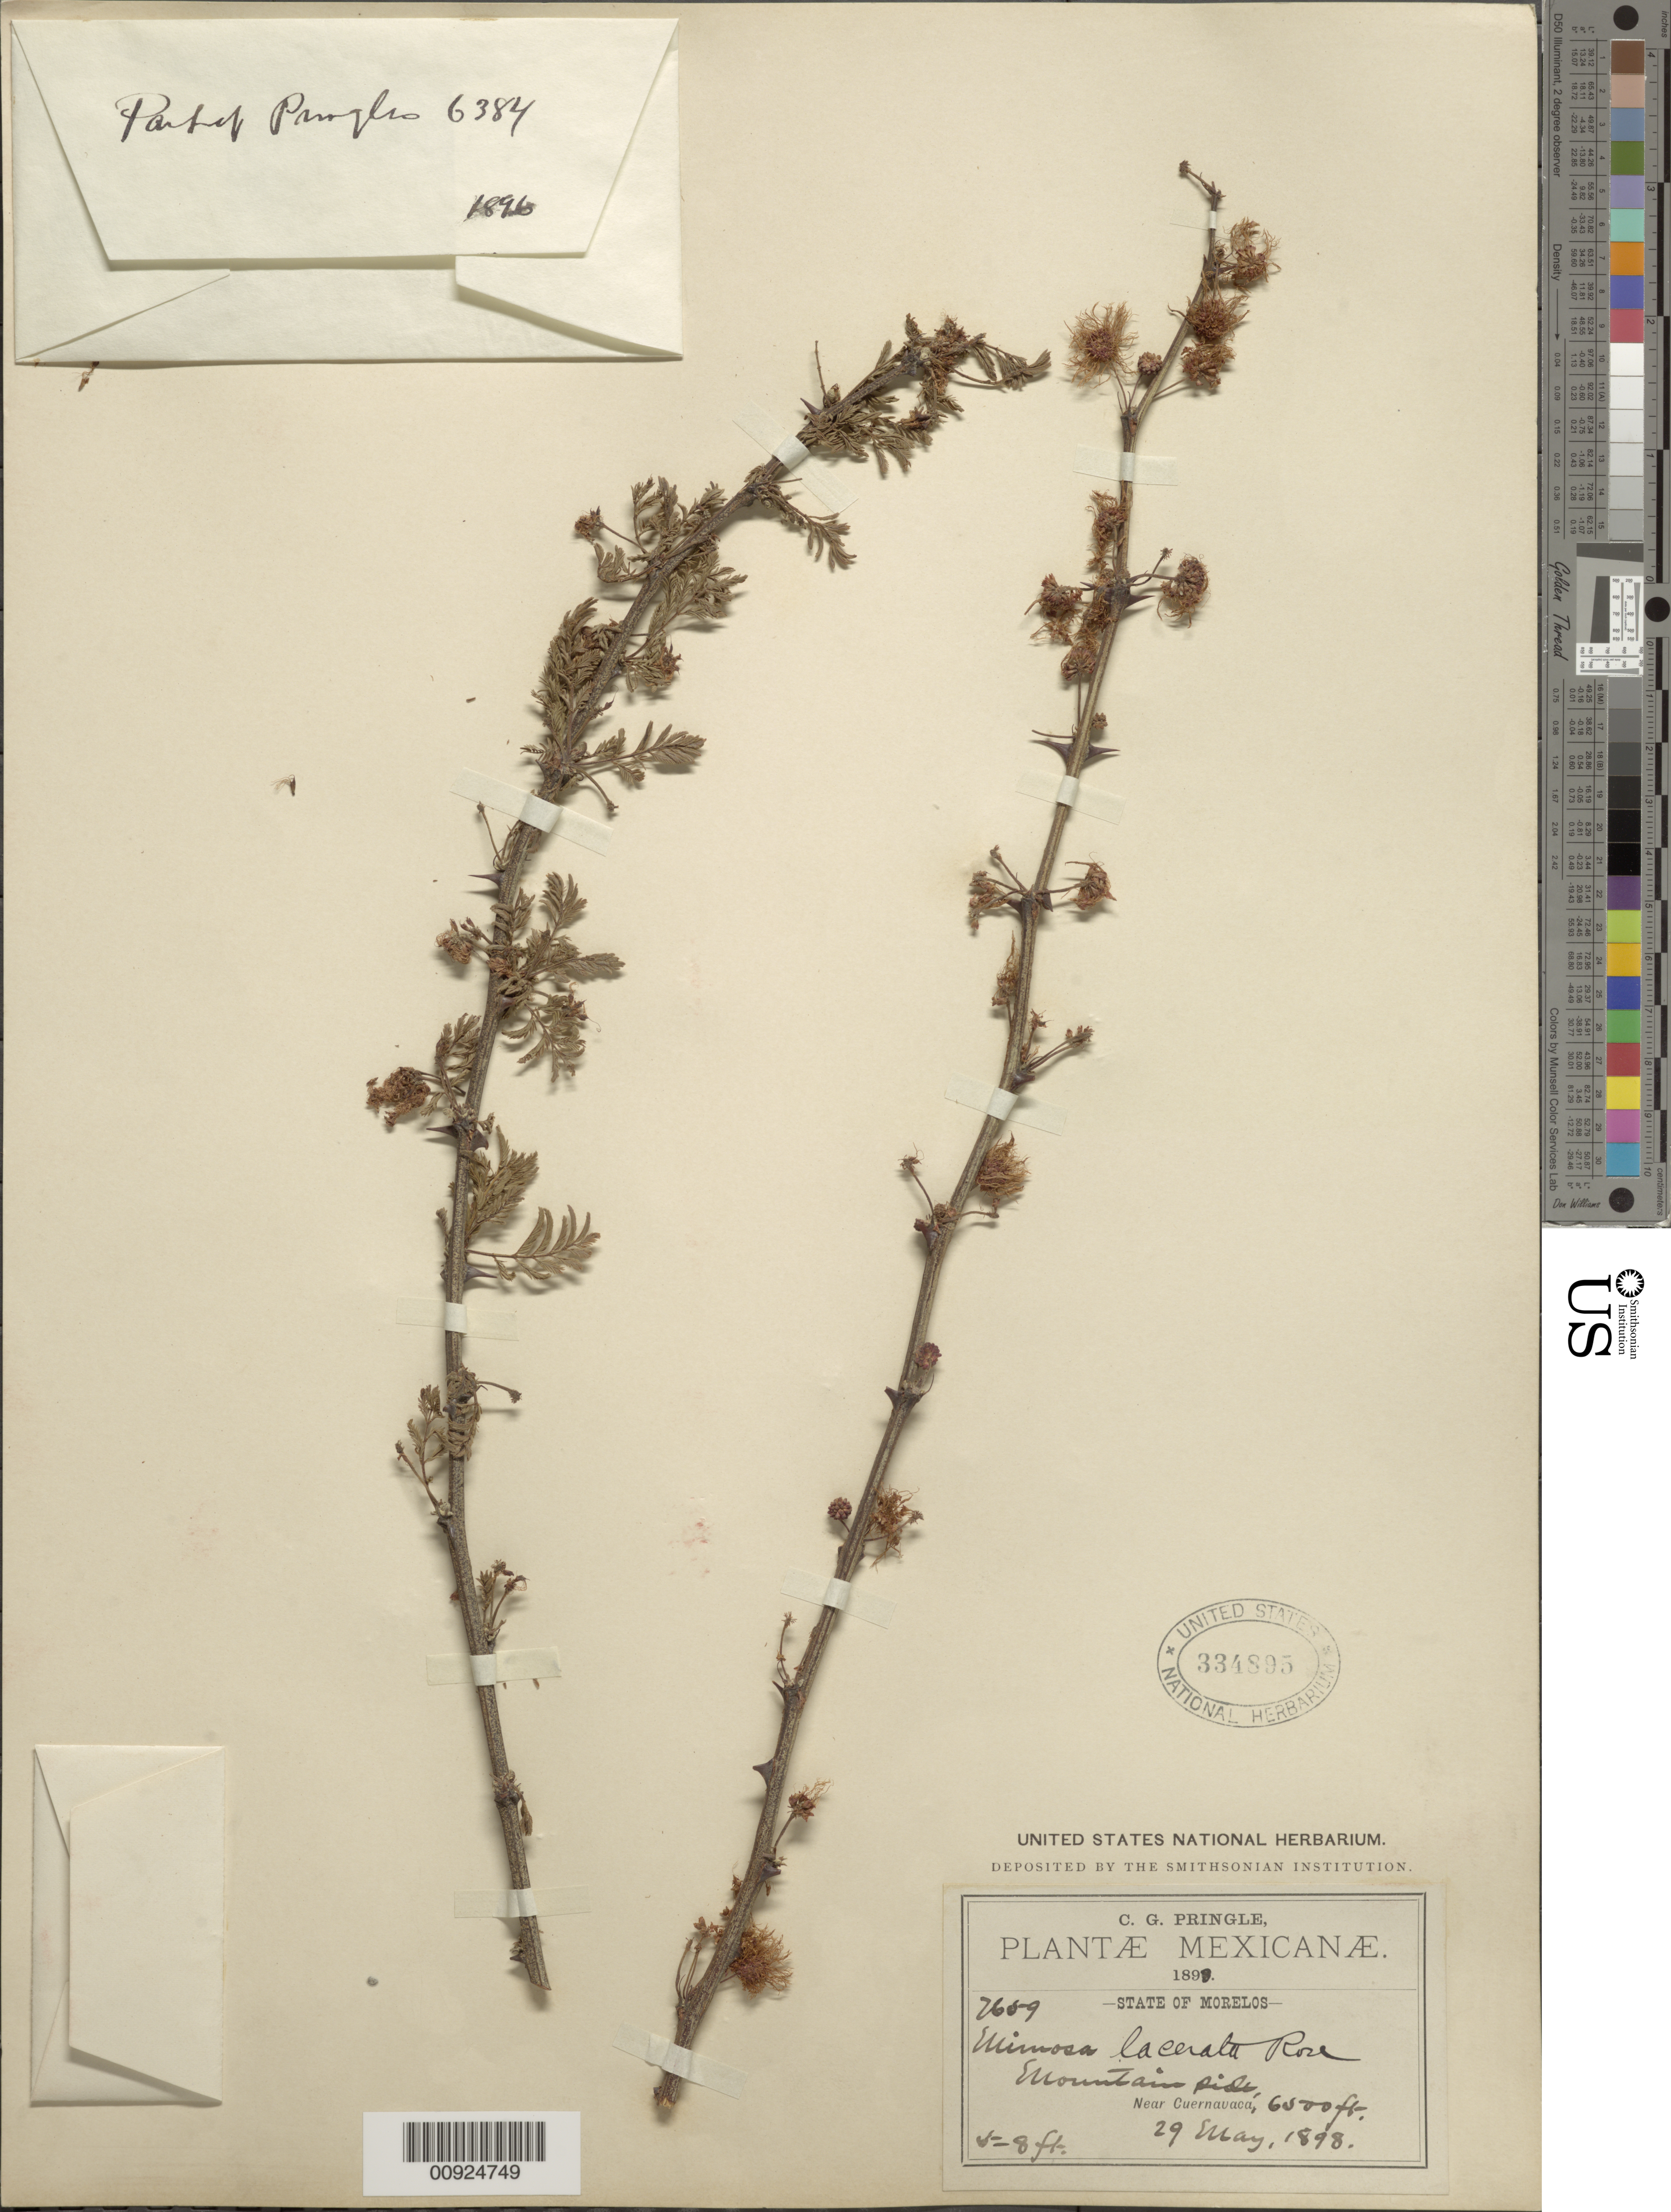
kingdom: Plantae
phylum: Tracheophyta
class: Magnoliopsida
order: Fabales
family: Fabaceae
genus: Mimosa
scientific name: Mimosa lacerata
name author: Rose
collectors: C. G. Pringle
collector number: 7659 or 2659 illeg.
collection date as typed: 29 May 1898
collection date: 1898-05-29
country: Mexico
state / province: Morelos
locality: Near Cuernavaca.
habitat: Mountain sides.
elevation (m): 1981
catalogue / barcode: US 334895